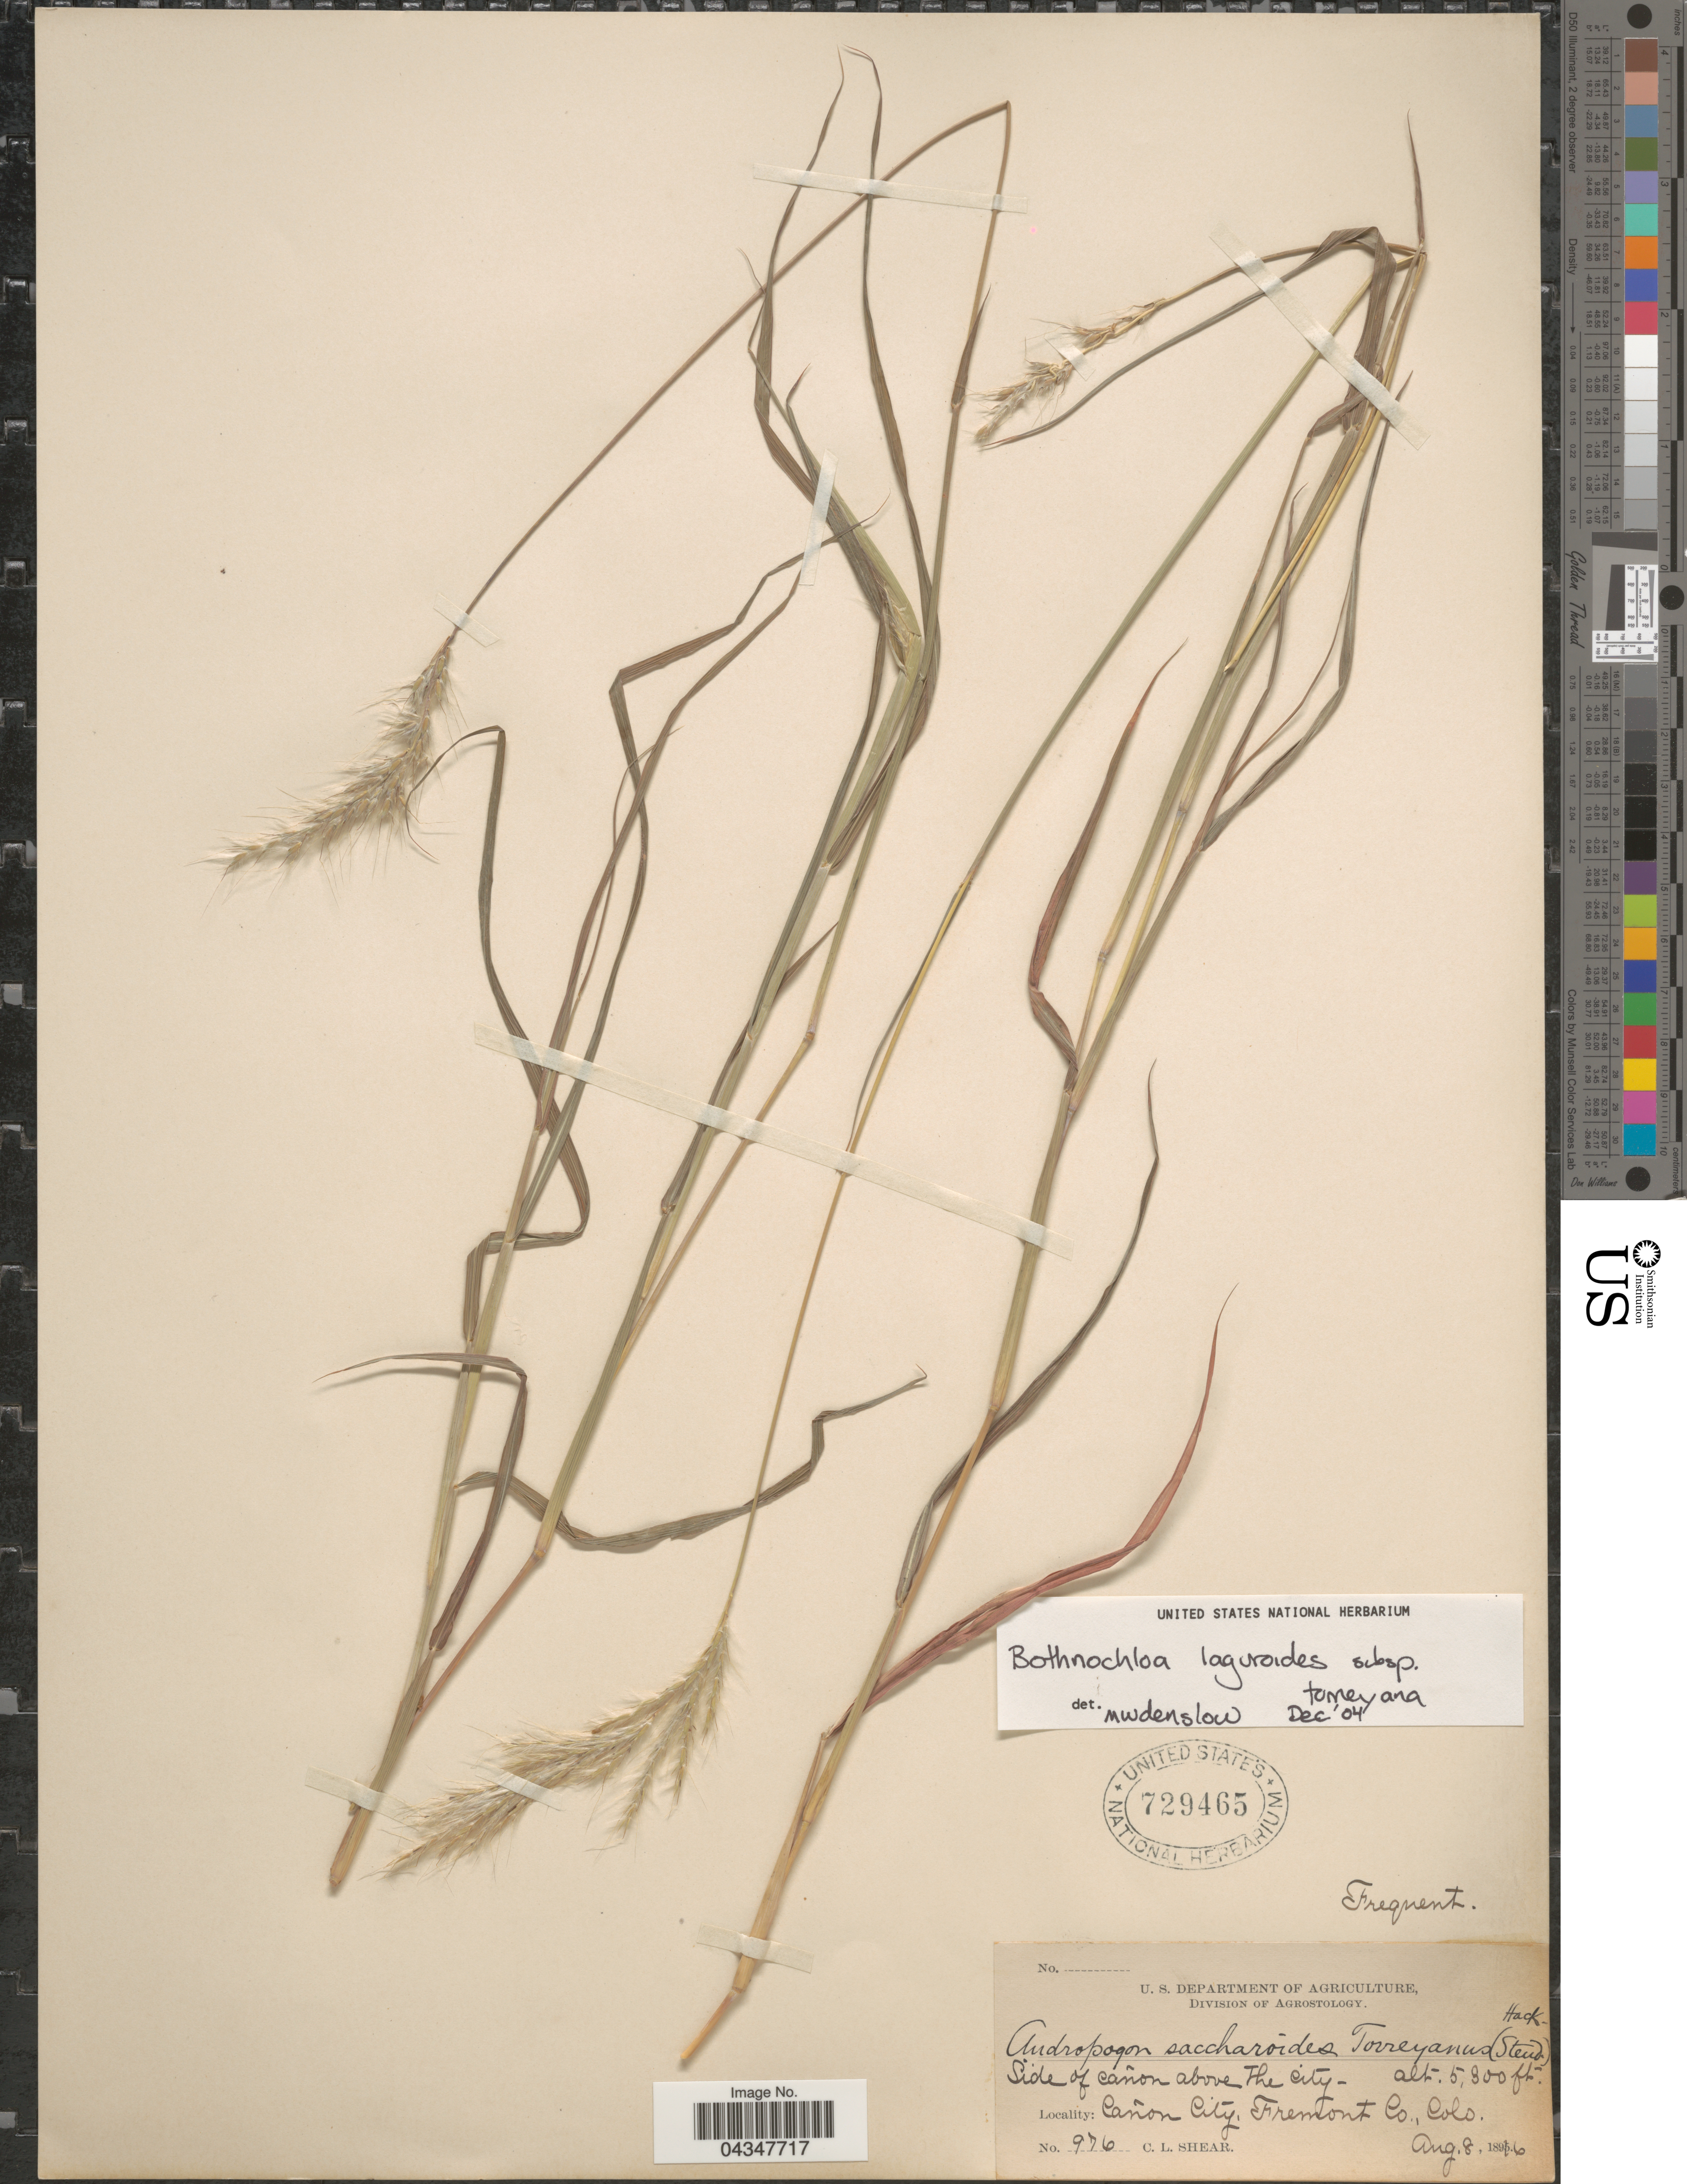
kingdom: Plantae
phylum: Tracheophyta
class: Liliopsida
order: Poales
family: Poaceae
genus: Bothriochloa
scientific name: Bothriochloa laguroides subsp. torreyana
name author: (Steud.) Allred & Gould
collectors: C. L. Shear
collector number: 976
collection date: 1896-08-08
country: United States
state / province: Colorado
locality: Sde of cañon above The City. Cañon City, Fremont Co.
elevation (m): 1615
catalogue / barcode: US 729465